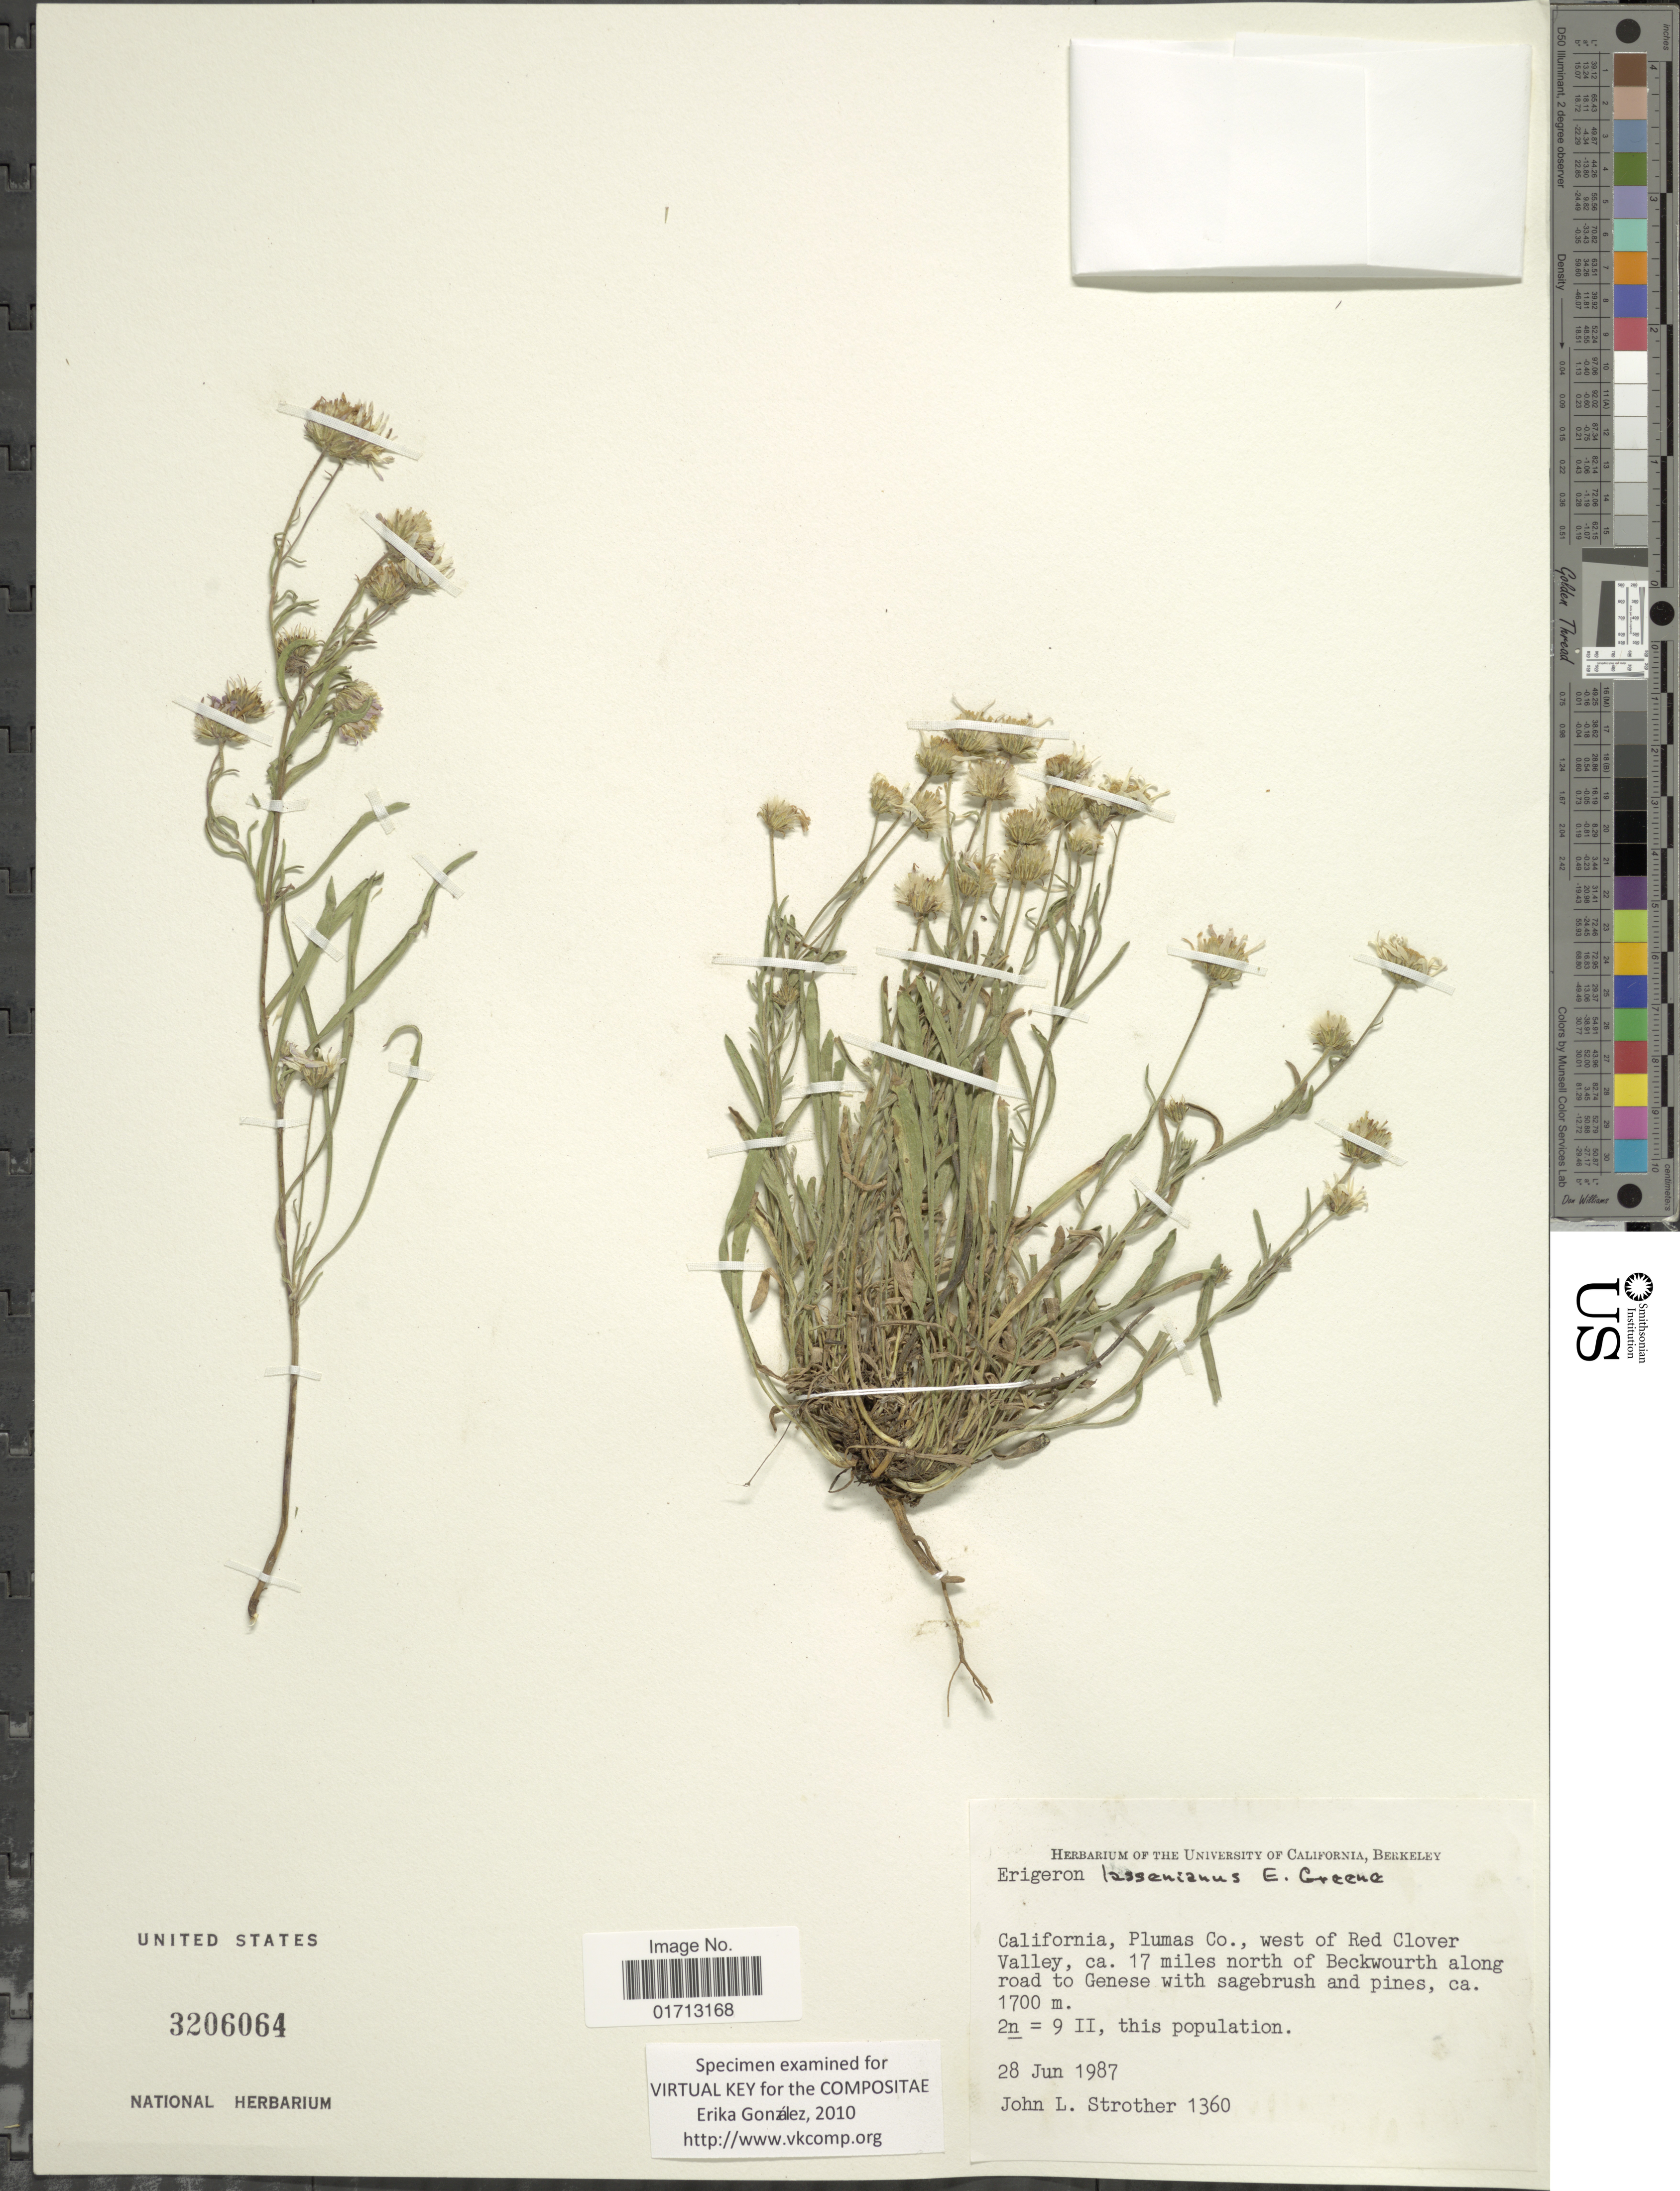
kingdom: Plantae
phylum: Tracheophyta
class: Magnoliopsida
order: Asterales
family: Asteraceae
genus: Erigeron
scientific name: Erigeron lassenianus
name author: Greene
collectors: J. L. Strother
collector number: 1360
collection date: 1987-06-28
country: United States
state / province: California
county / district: Plumas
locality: Plumas Co., west of Red Clover Valley, ca. 17 miles north of Beckwourth along road to Genese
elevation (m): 1700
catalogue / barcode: US 3206064